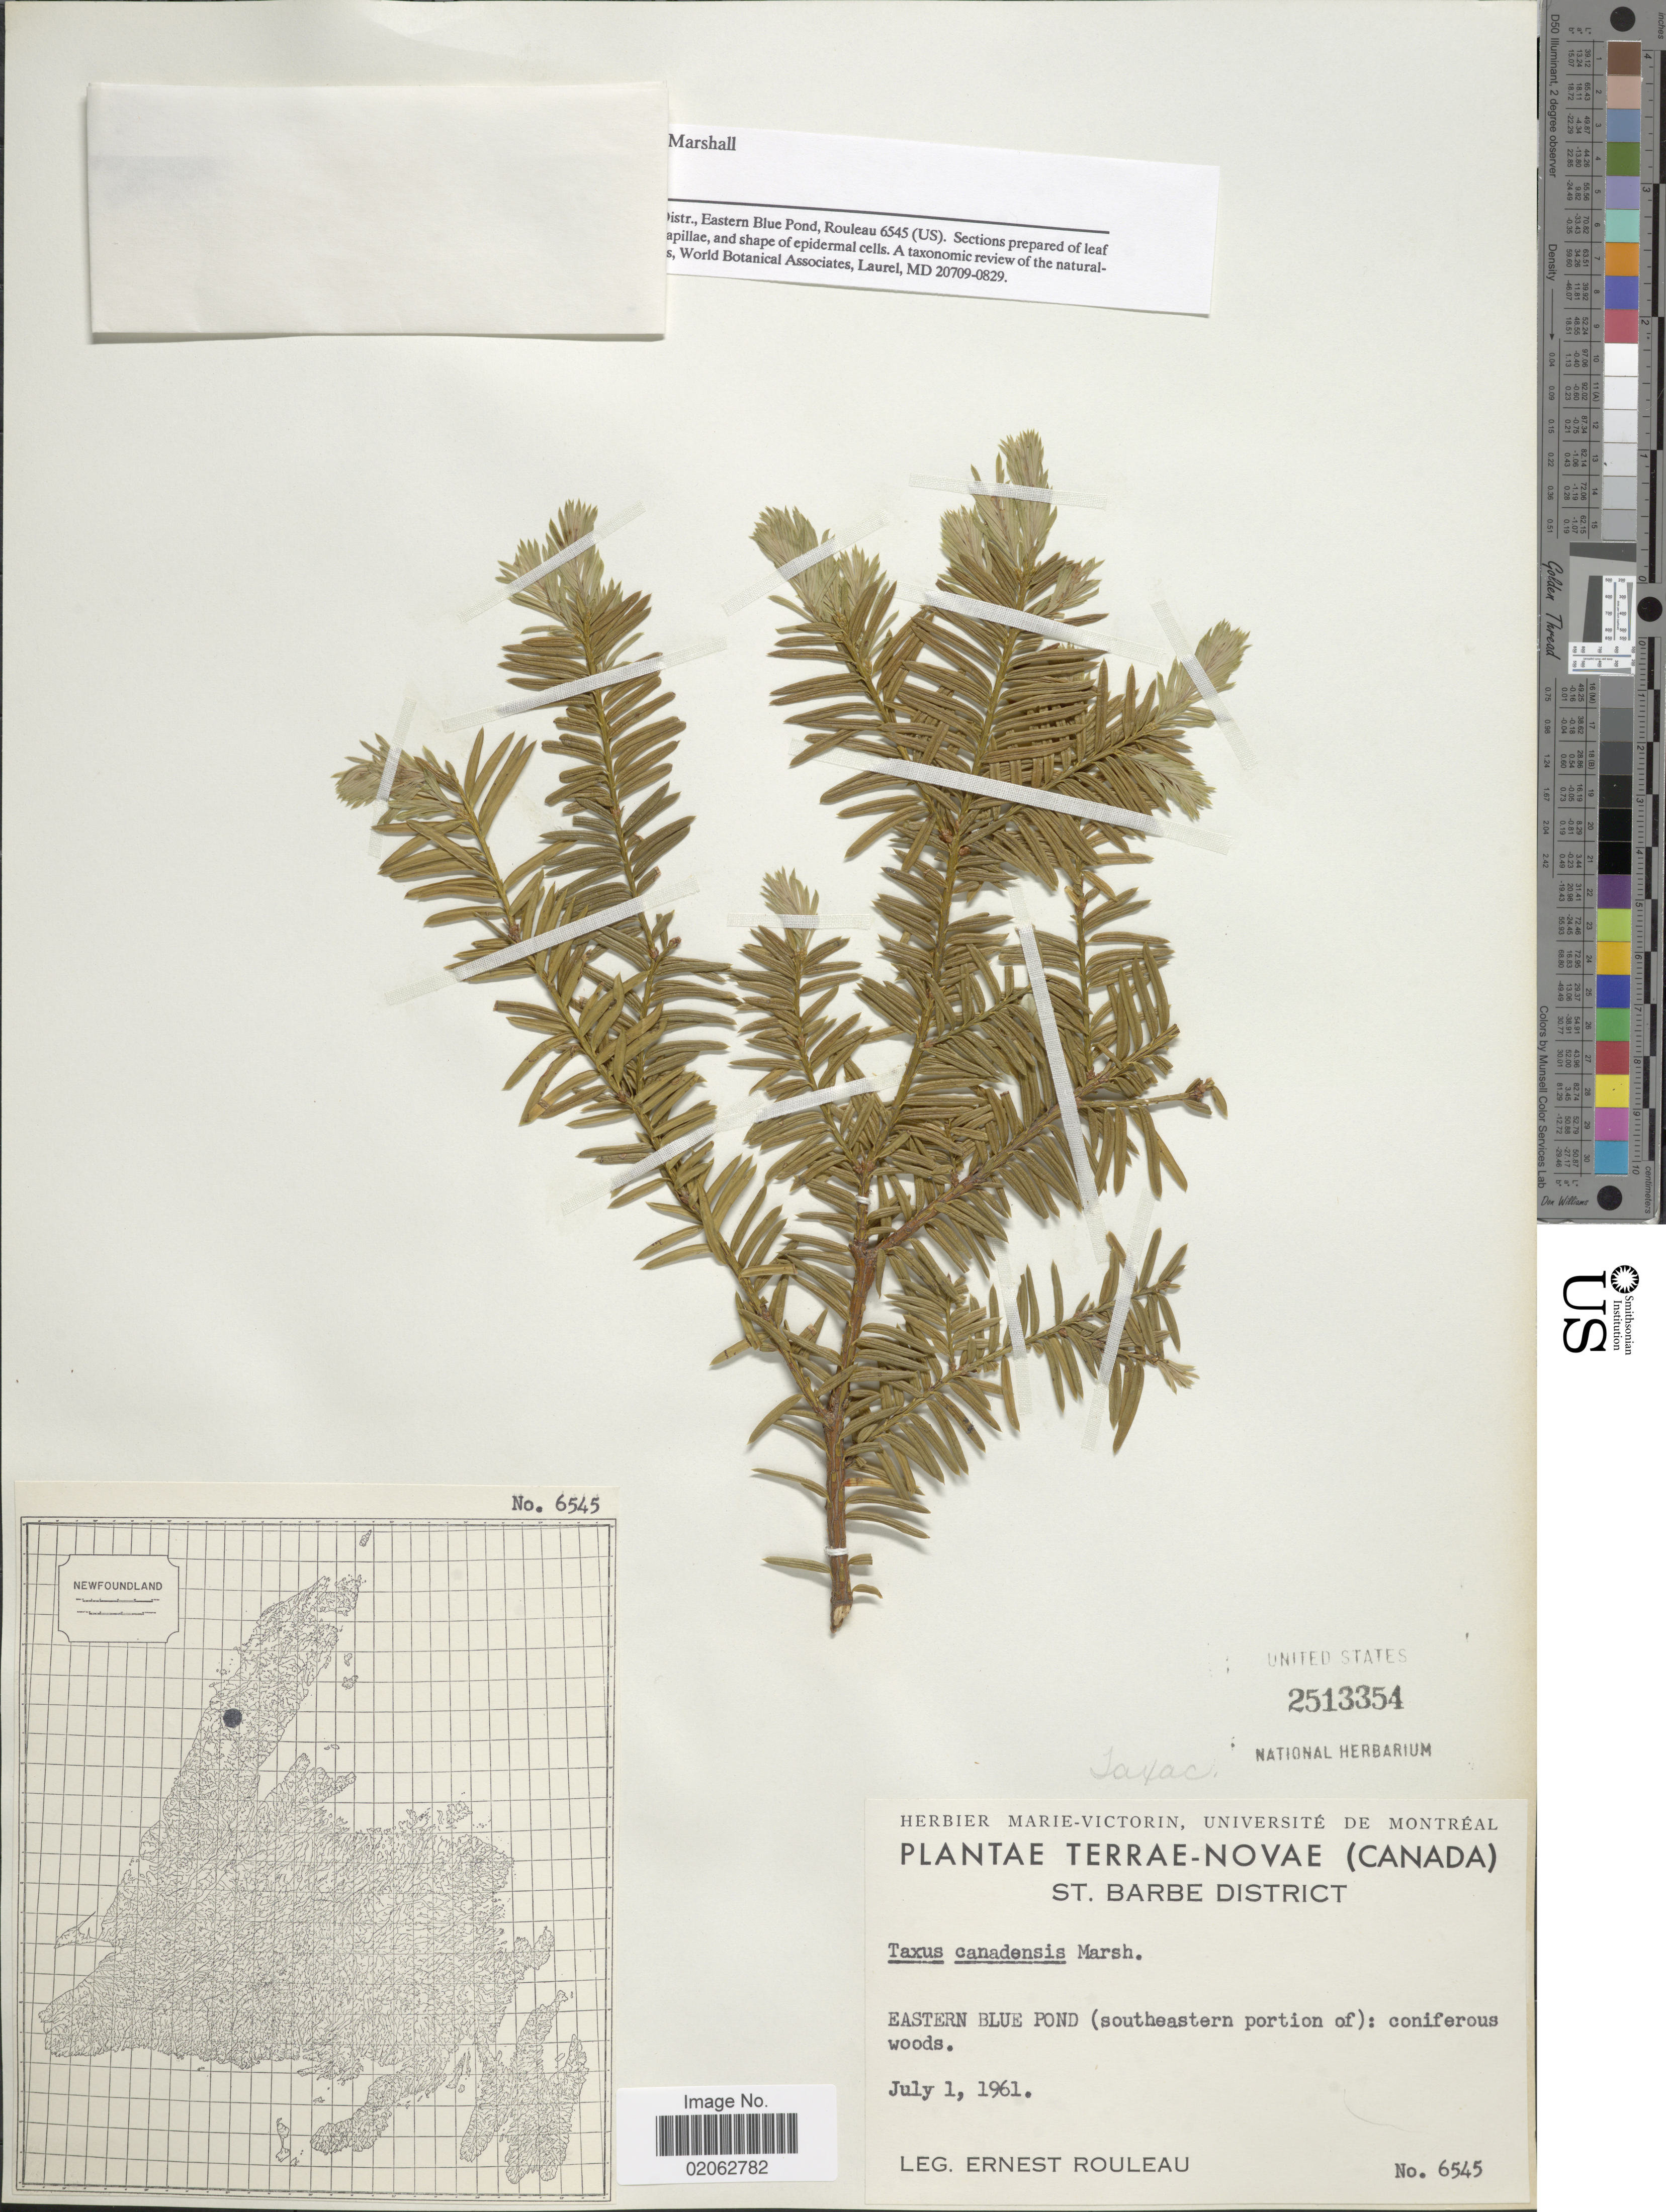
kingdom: Plantae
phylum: Tracheophyta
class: Pinopsida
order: Pinales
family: Taxaceae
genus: Taxus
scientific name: Taxus canadensis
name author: Marshall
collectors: J. Rouleau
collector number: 6545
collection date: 1961-07-01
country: Canada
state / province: Newfoundland and Labrador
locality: Terrae-Novae (Canada), St. Barbe District, Eastern Blue Pond (southeastern portion of): coniferous woods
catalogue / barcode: US 2513354